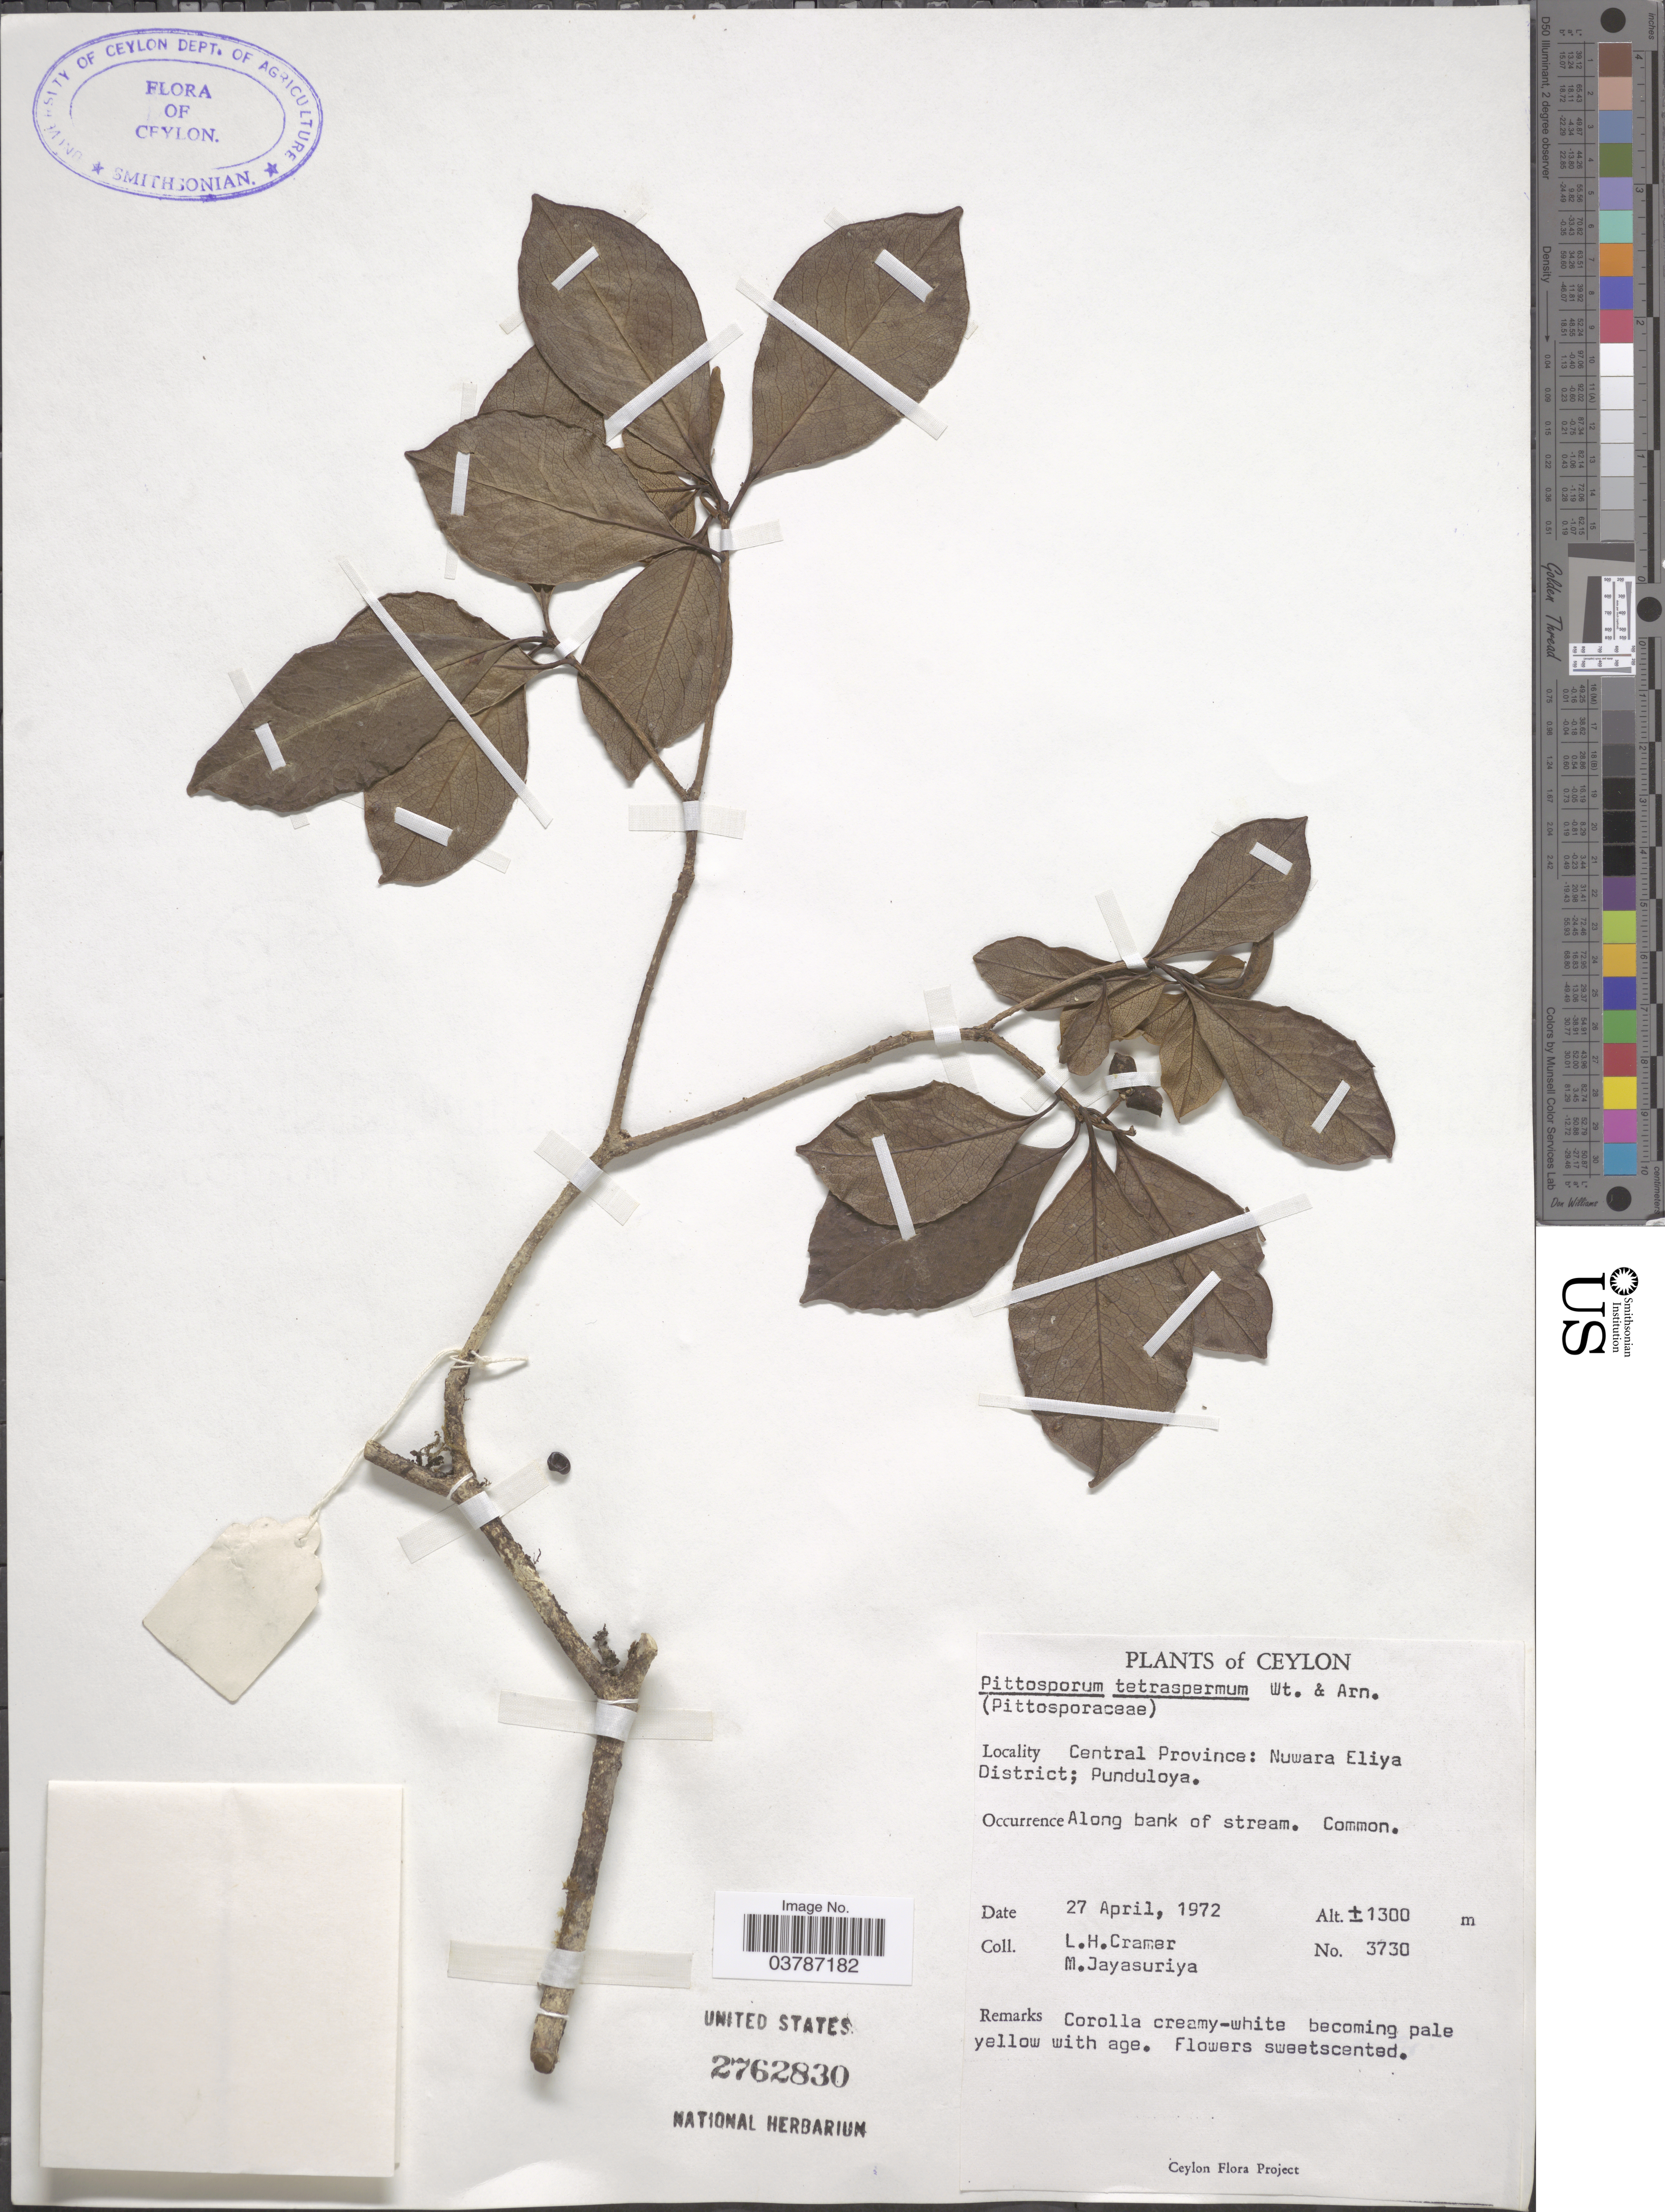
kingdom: Plantae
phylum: Tracheophyta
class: Magnoliopsida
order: Apiales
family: Pittosporaceae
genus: Pittosporum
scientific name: Pittosporum tetraspermum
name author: Wight & Arn.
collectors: L. H. Cramer & M. Jayasuriya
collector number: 3730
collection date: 1972-04-27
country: Sri Lanka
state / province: Central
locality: Ceylon. Nuwara Eliya District; Punduloya.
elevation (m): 1300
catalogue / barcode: US 2762830